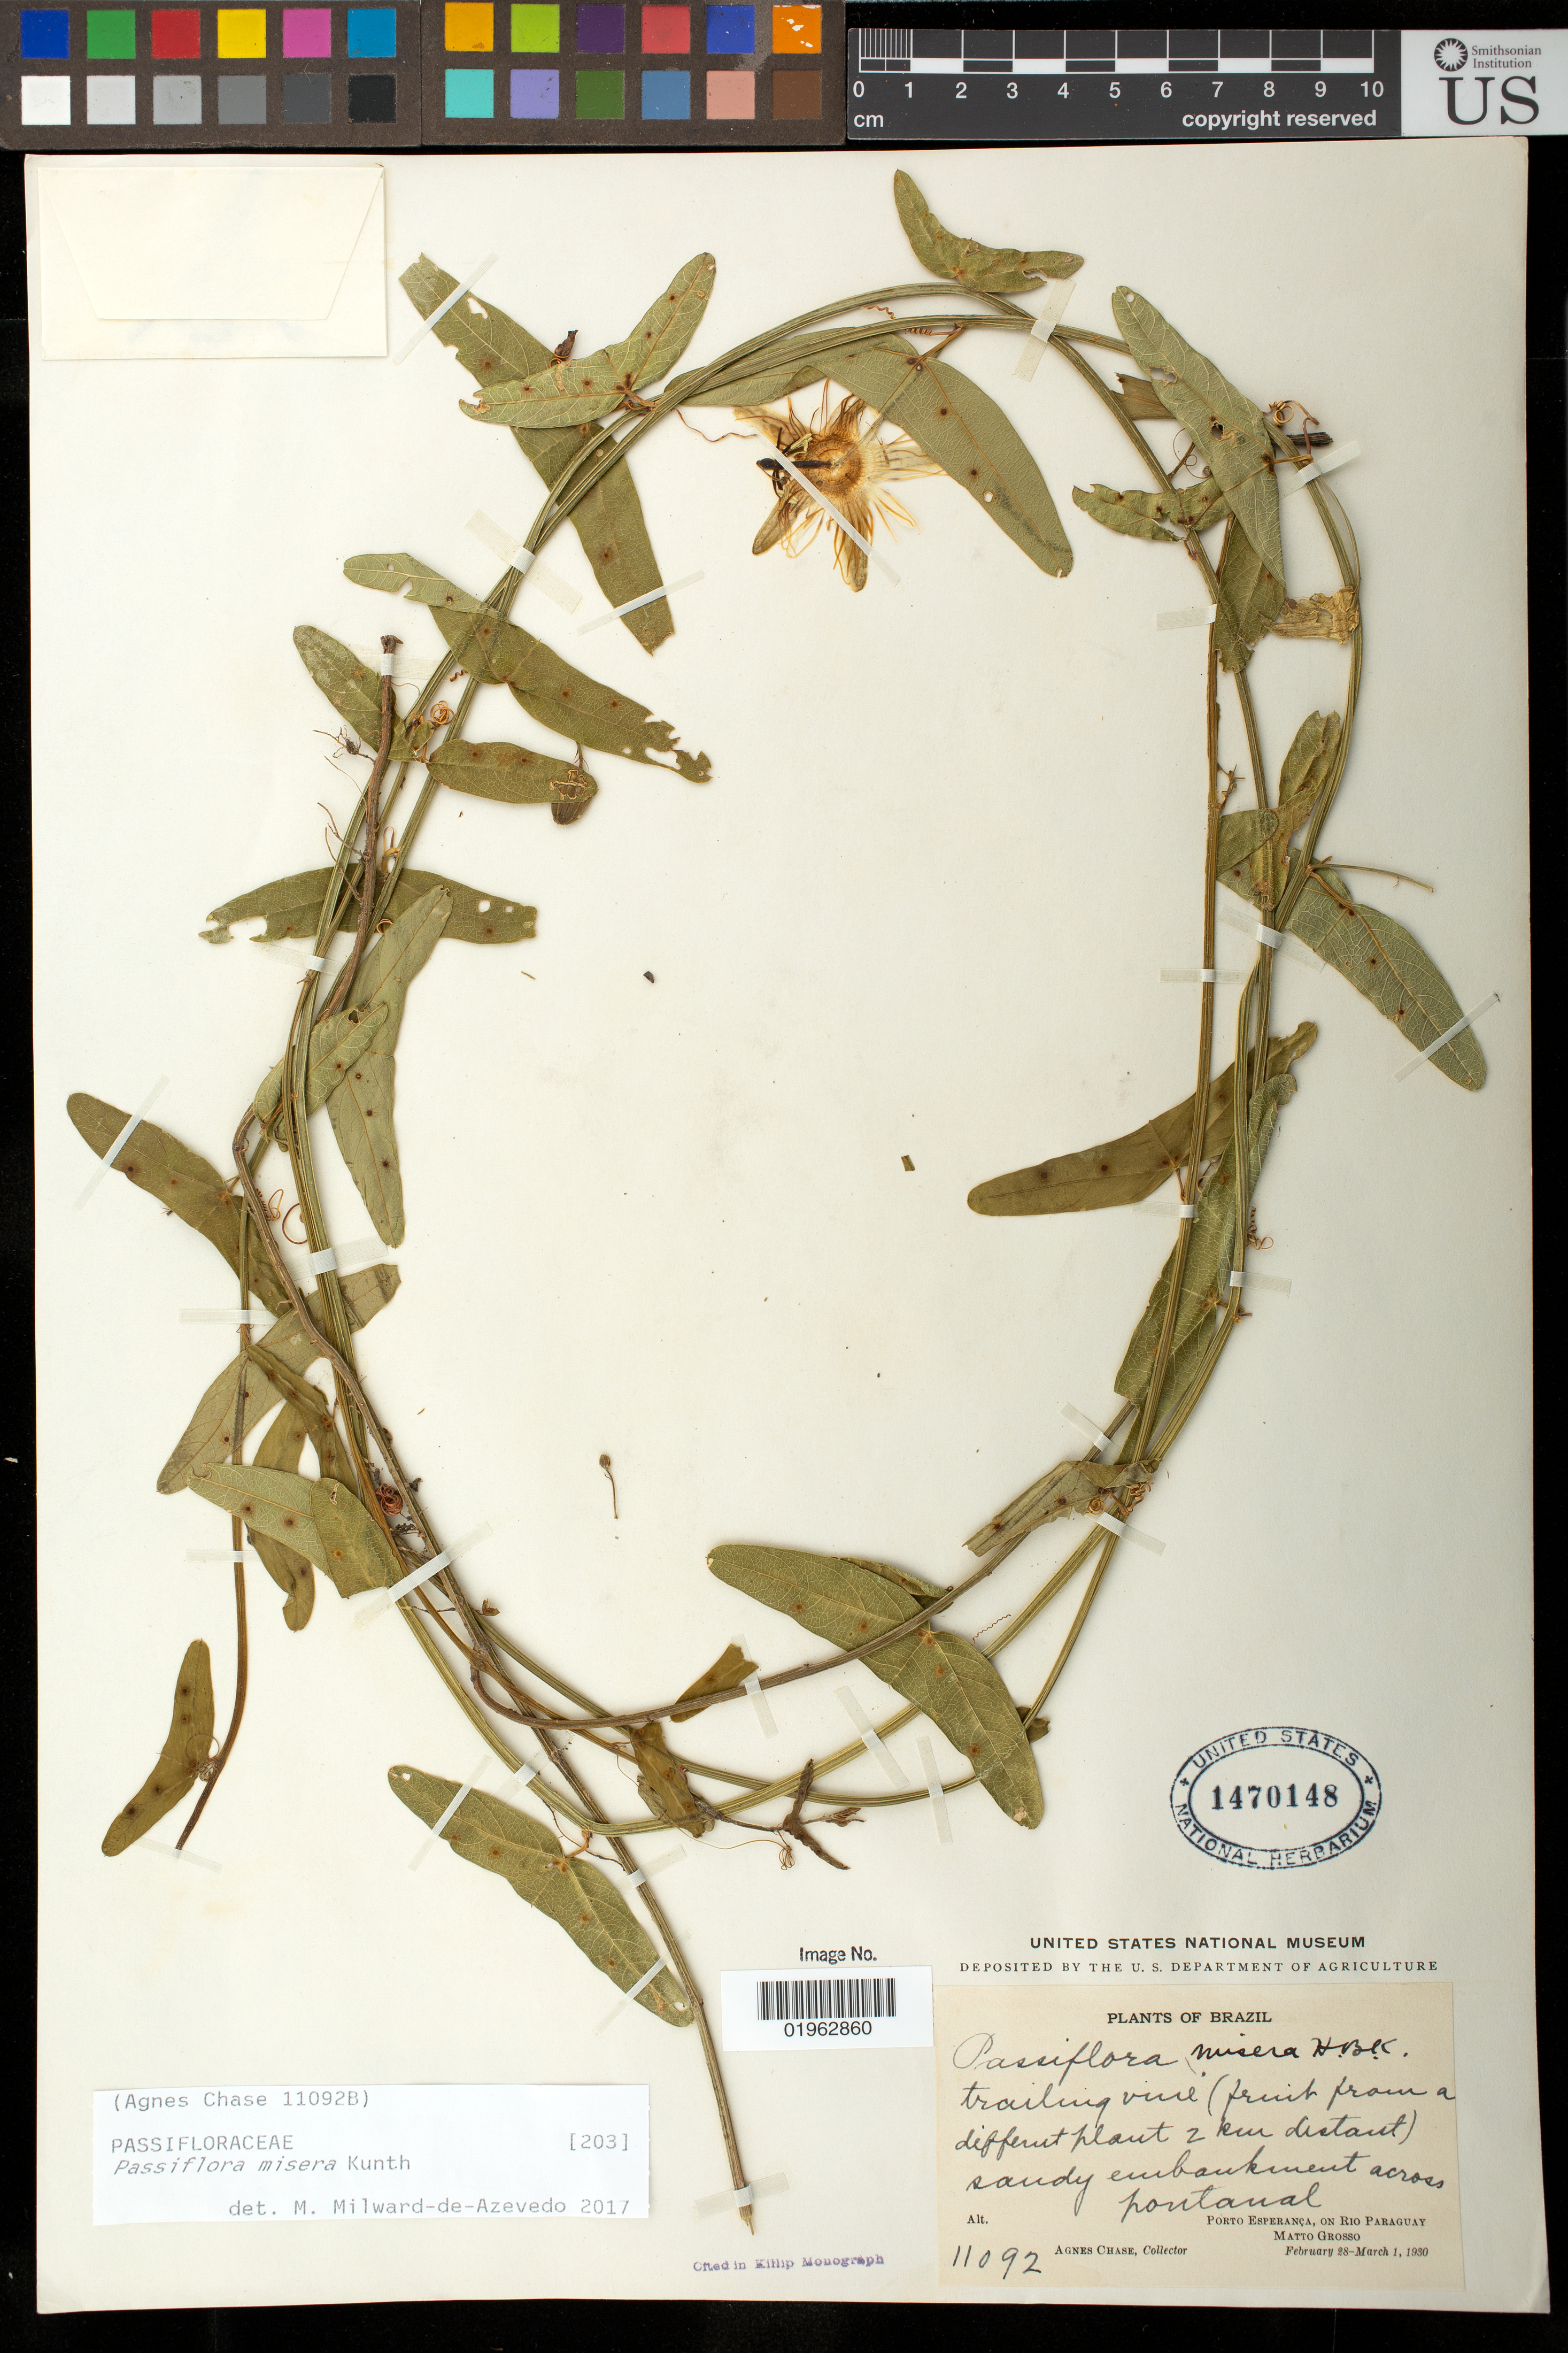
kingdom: Plantae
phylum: Tracheophyta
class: Magnoliopsida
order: Malpighiales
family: Passifloraceae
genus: Passiflora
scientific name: Passiflora misera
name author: Kunth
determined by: Azevedo, M. A. Milward de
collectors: A. Chase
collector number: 11092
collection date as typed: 28 Feb 1930 to 01 Mar 1930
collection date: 1930-02-28/1930-03-01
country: Brazil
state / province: Mato Grosso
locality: Porto Esperança, on Rio Paraguay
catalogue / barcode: US 1470148